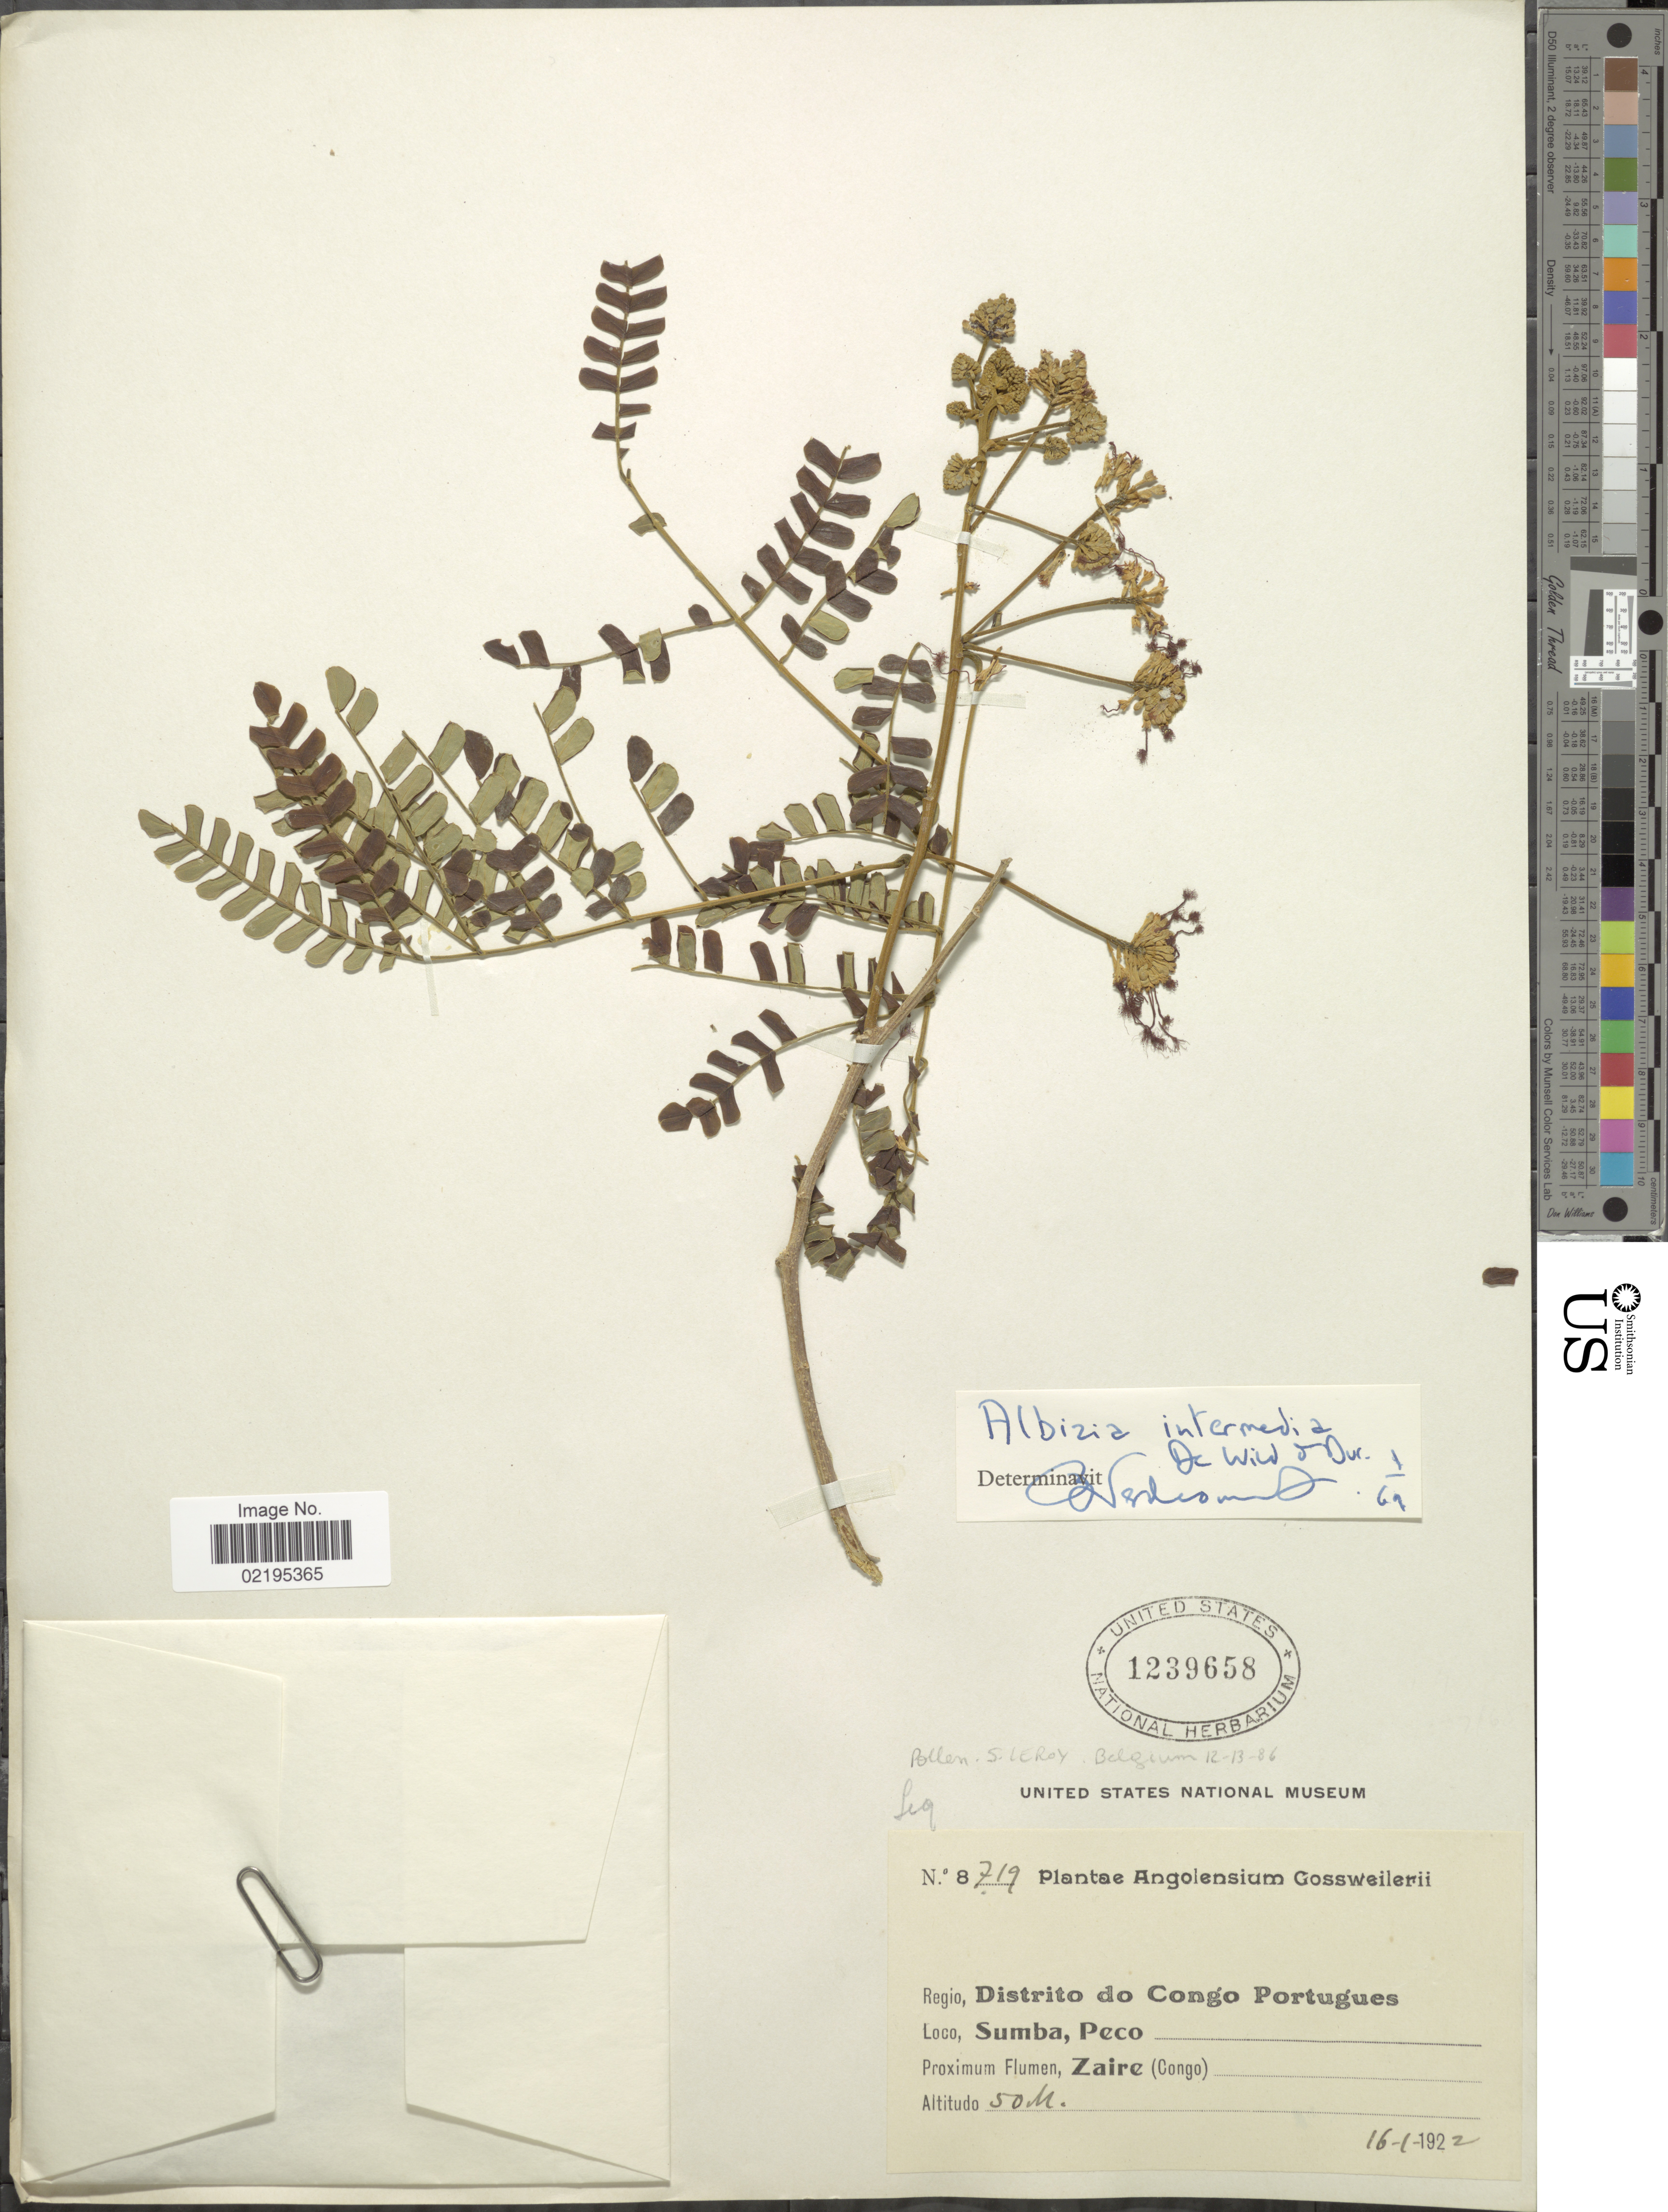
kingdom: Plantae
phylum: Tracheophyta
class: Magnoliopsida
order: Fabales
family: Fabaceae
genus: Albizia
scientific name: Albizia intermedia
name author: De Wild. & Durand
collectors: Gossweiler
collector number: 719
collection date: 1922-01-16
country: Angola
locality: Distrito do Congo Portugues, Sumba, Peco, Zaire (Congo)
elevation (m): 50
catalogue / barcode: US 1239658